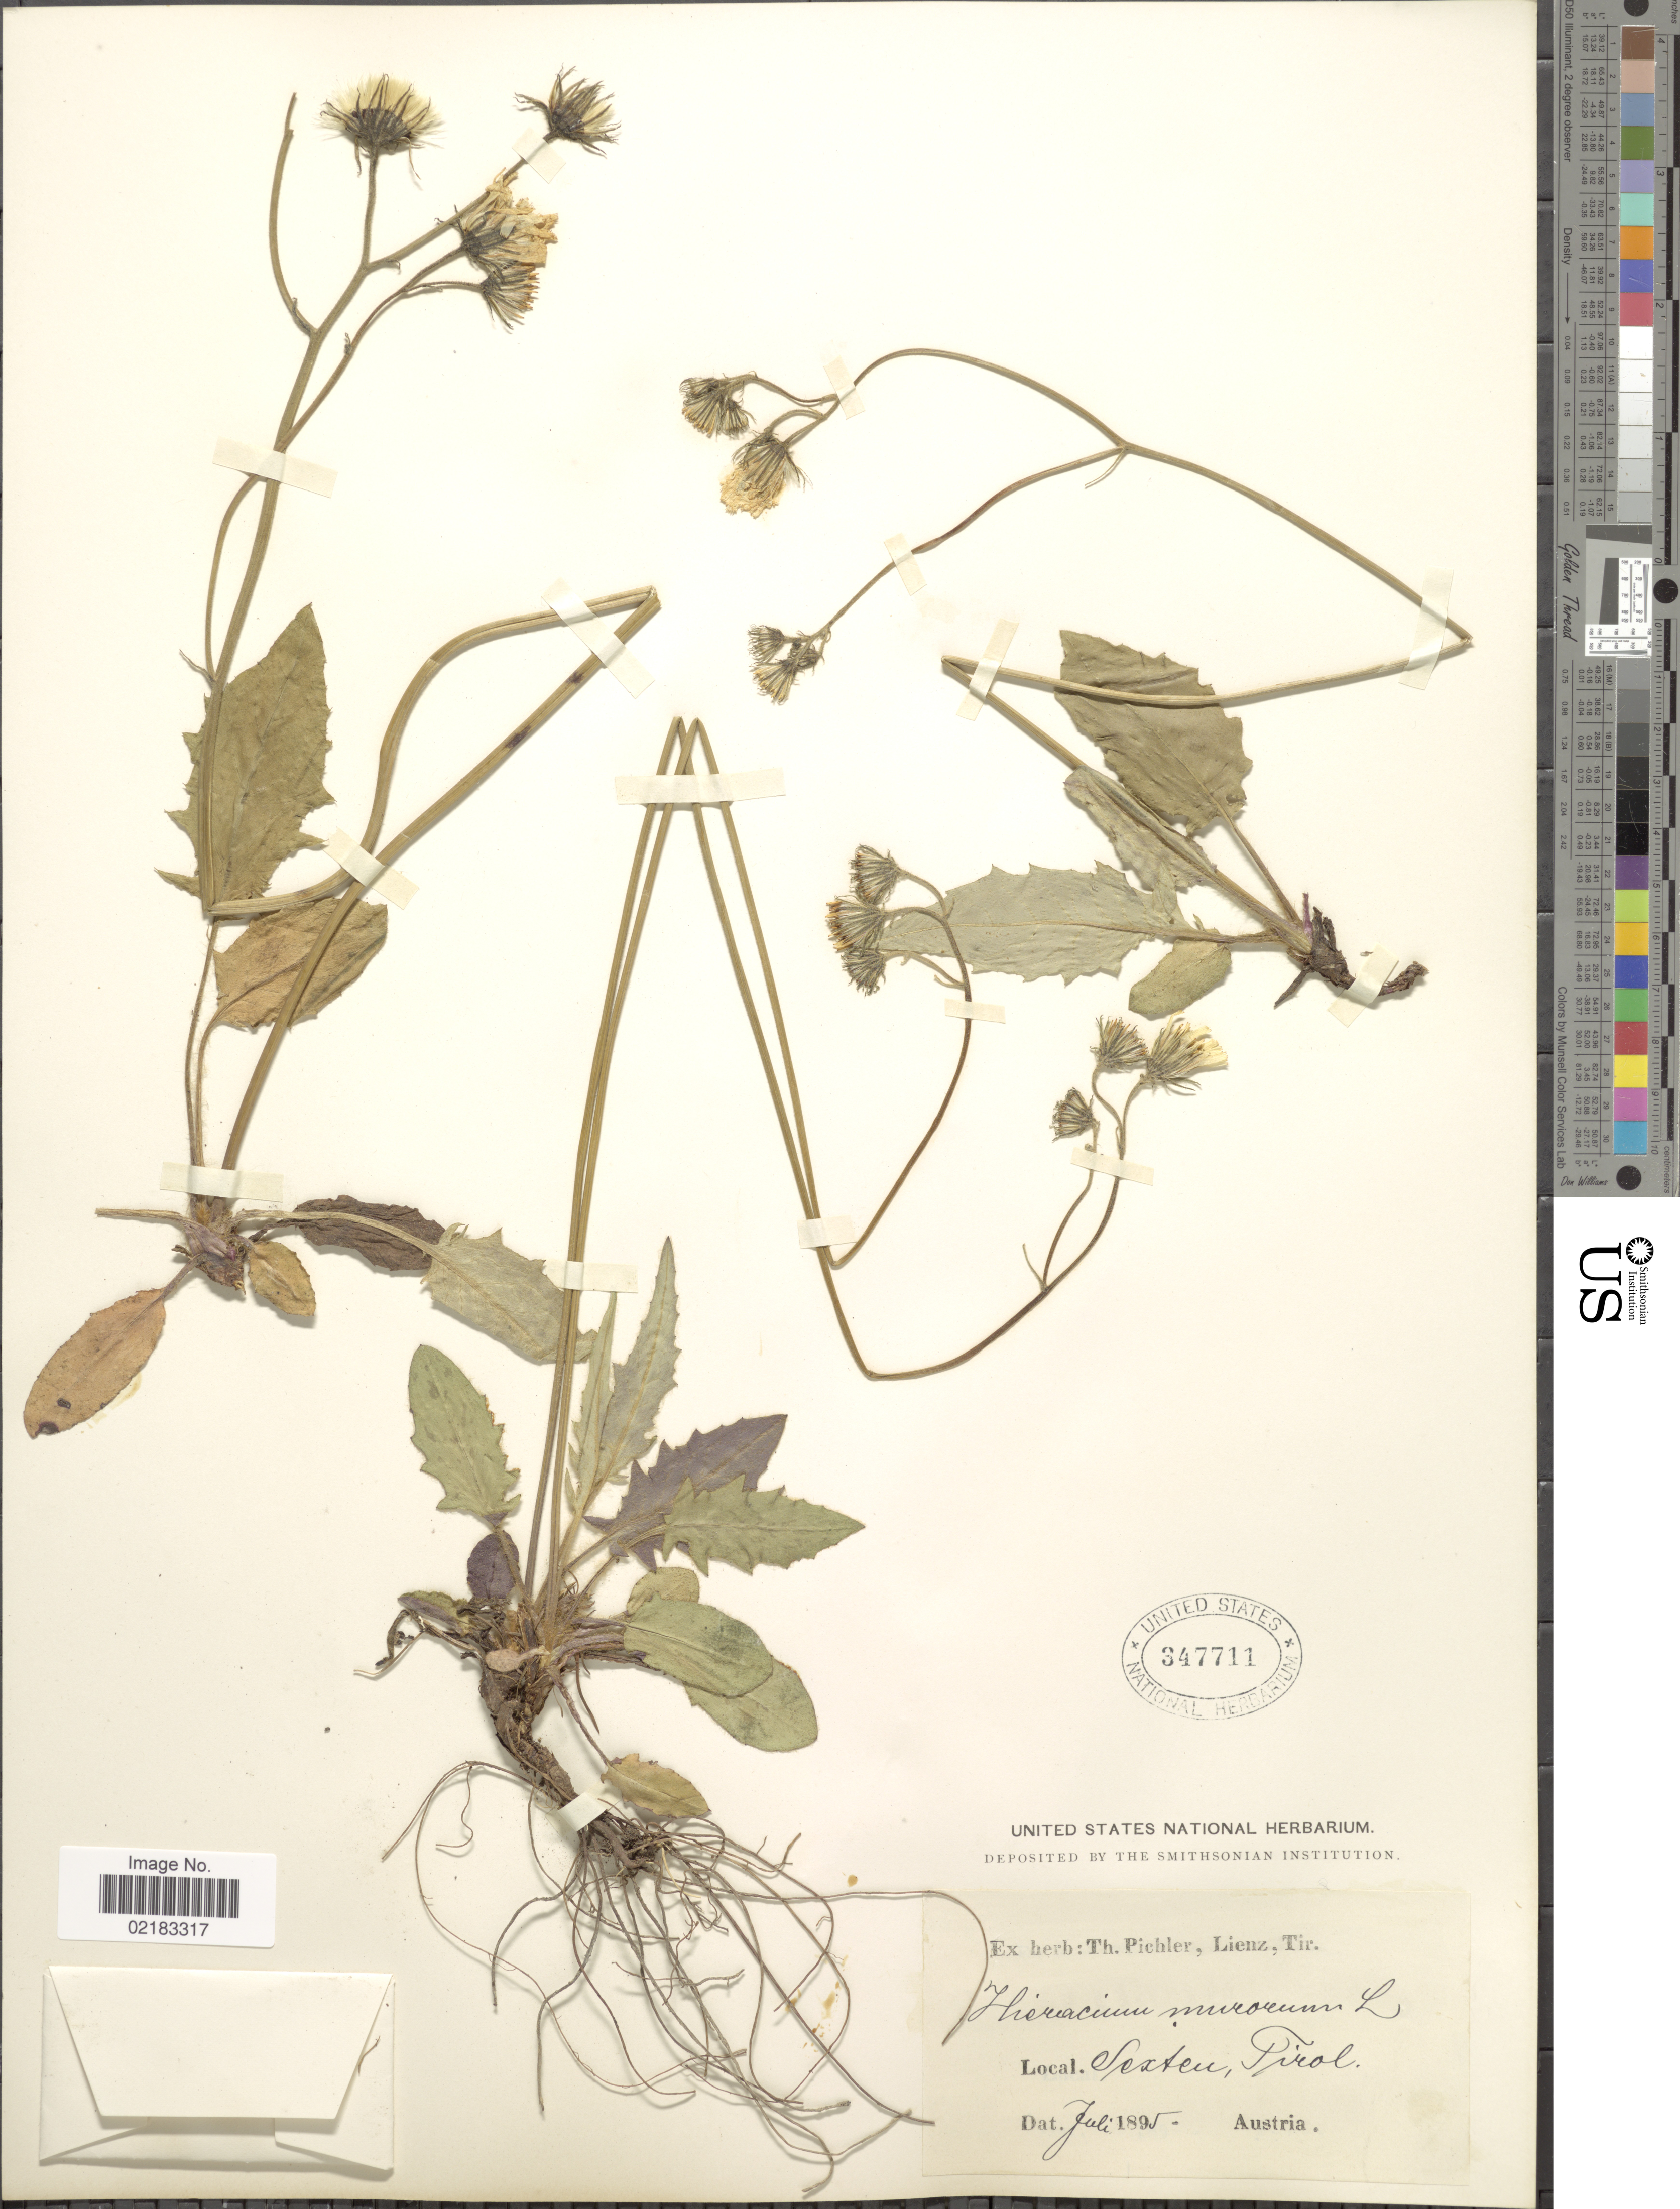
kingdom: Plantae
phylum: Tracheophyta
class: Magnoliopsida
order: Asterales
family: Asteraceae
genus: Hieracium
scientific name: Hieracium murorum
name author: L.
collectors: ex herb. T. Pichler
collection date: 1895-07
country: Austria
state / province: Tirol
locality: Sexten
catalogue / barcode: US 347711